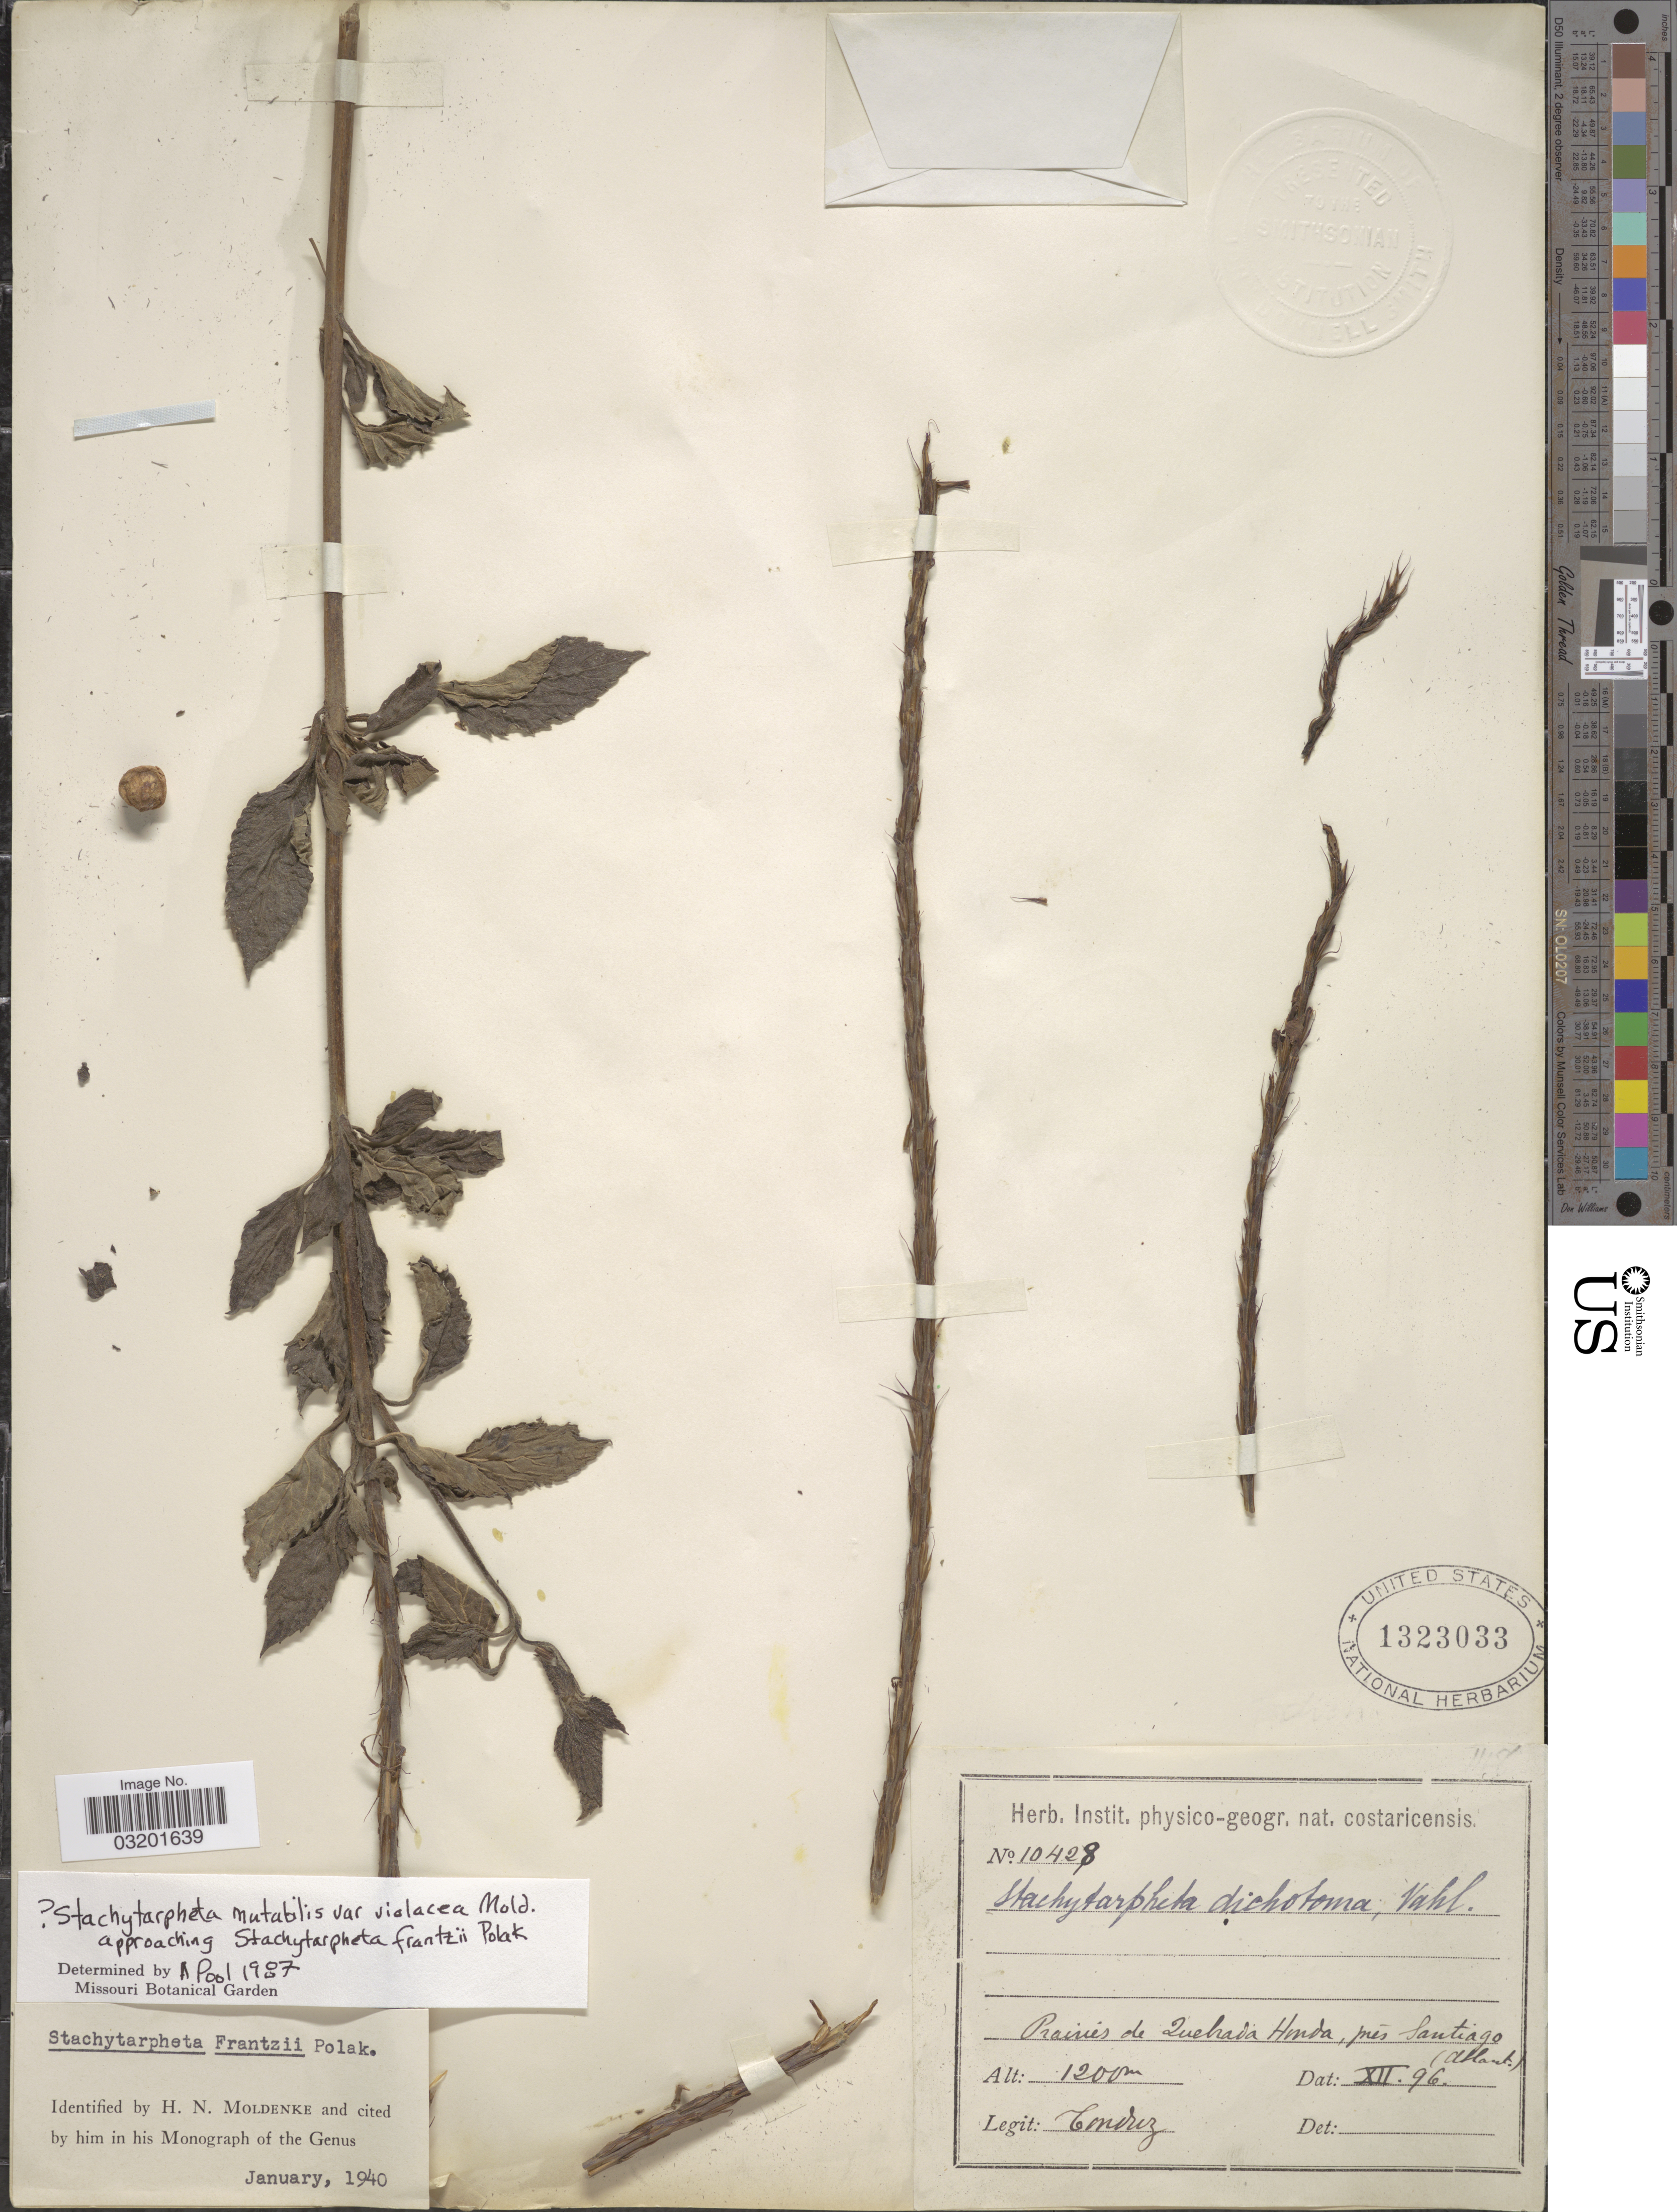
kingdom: Plantae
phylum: Tracheophyta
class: Magnoliopsida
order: Lamiales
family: Verbenaceae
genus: Stachytarpheta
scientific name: Stachytarpheta mutabilis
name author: (Jacq.) Vahl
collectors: Tonduz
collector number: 10428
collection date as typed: Transcribed d/m/y: /12/96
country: Costa Rica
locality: Prairies de Quebrada Honda, prés Santiago. (Atlant.).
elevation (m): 1200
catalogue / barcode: US 1323033